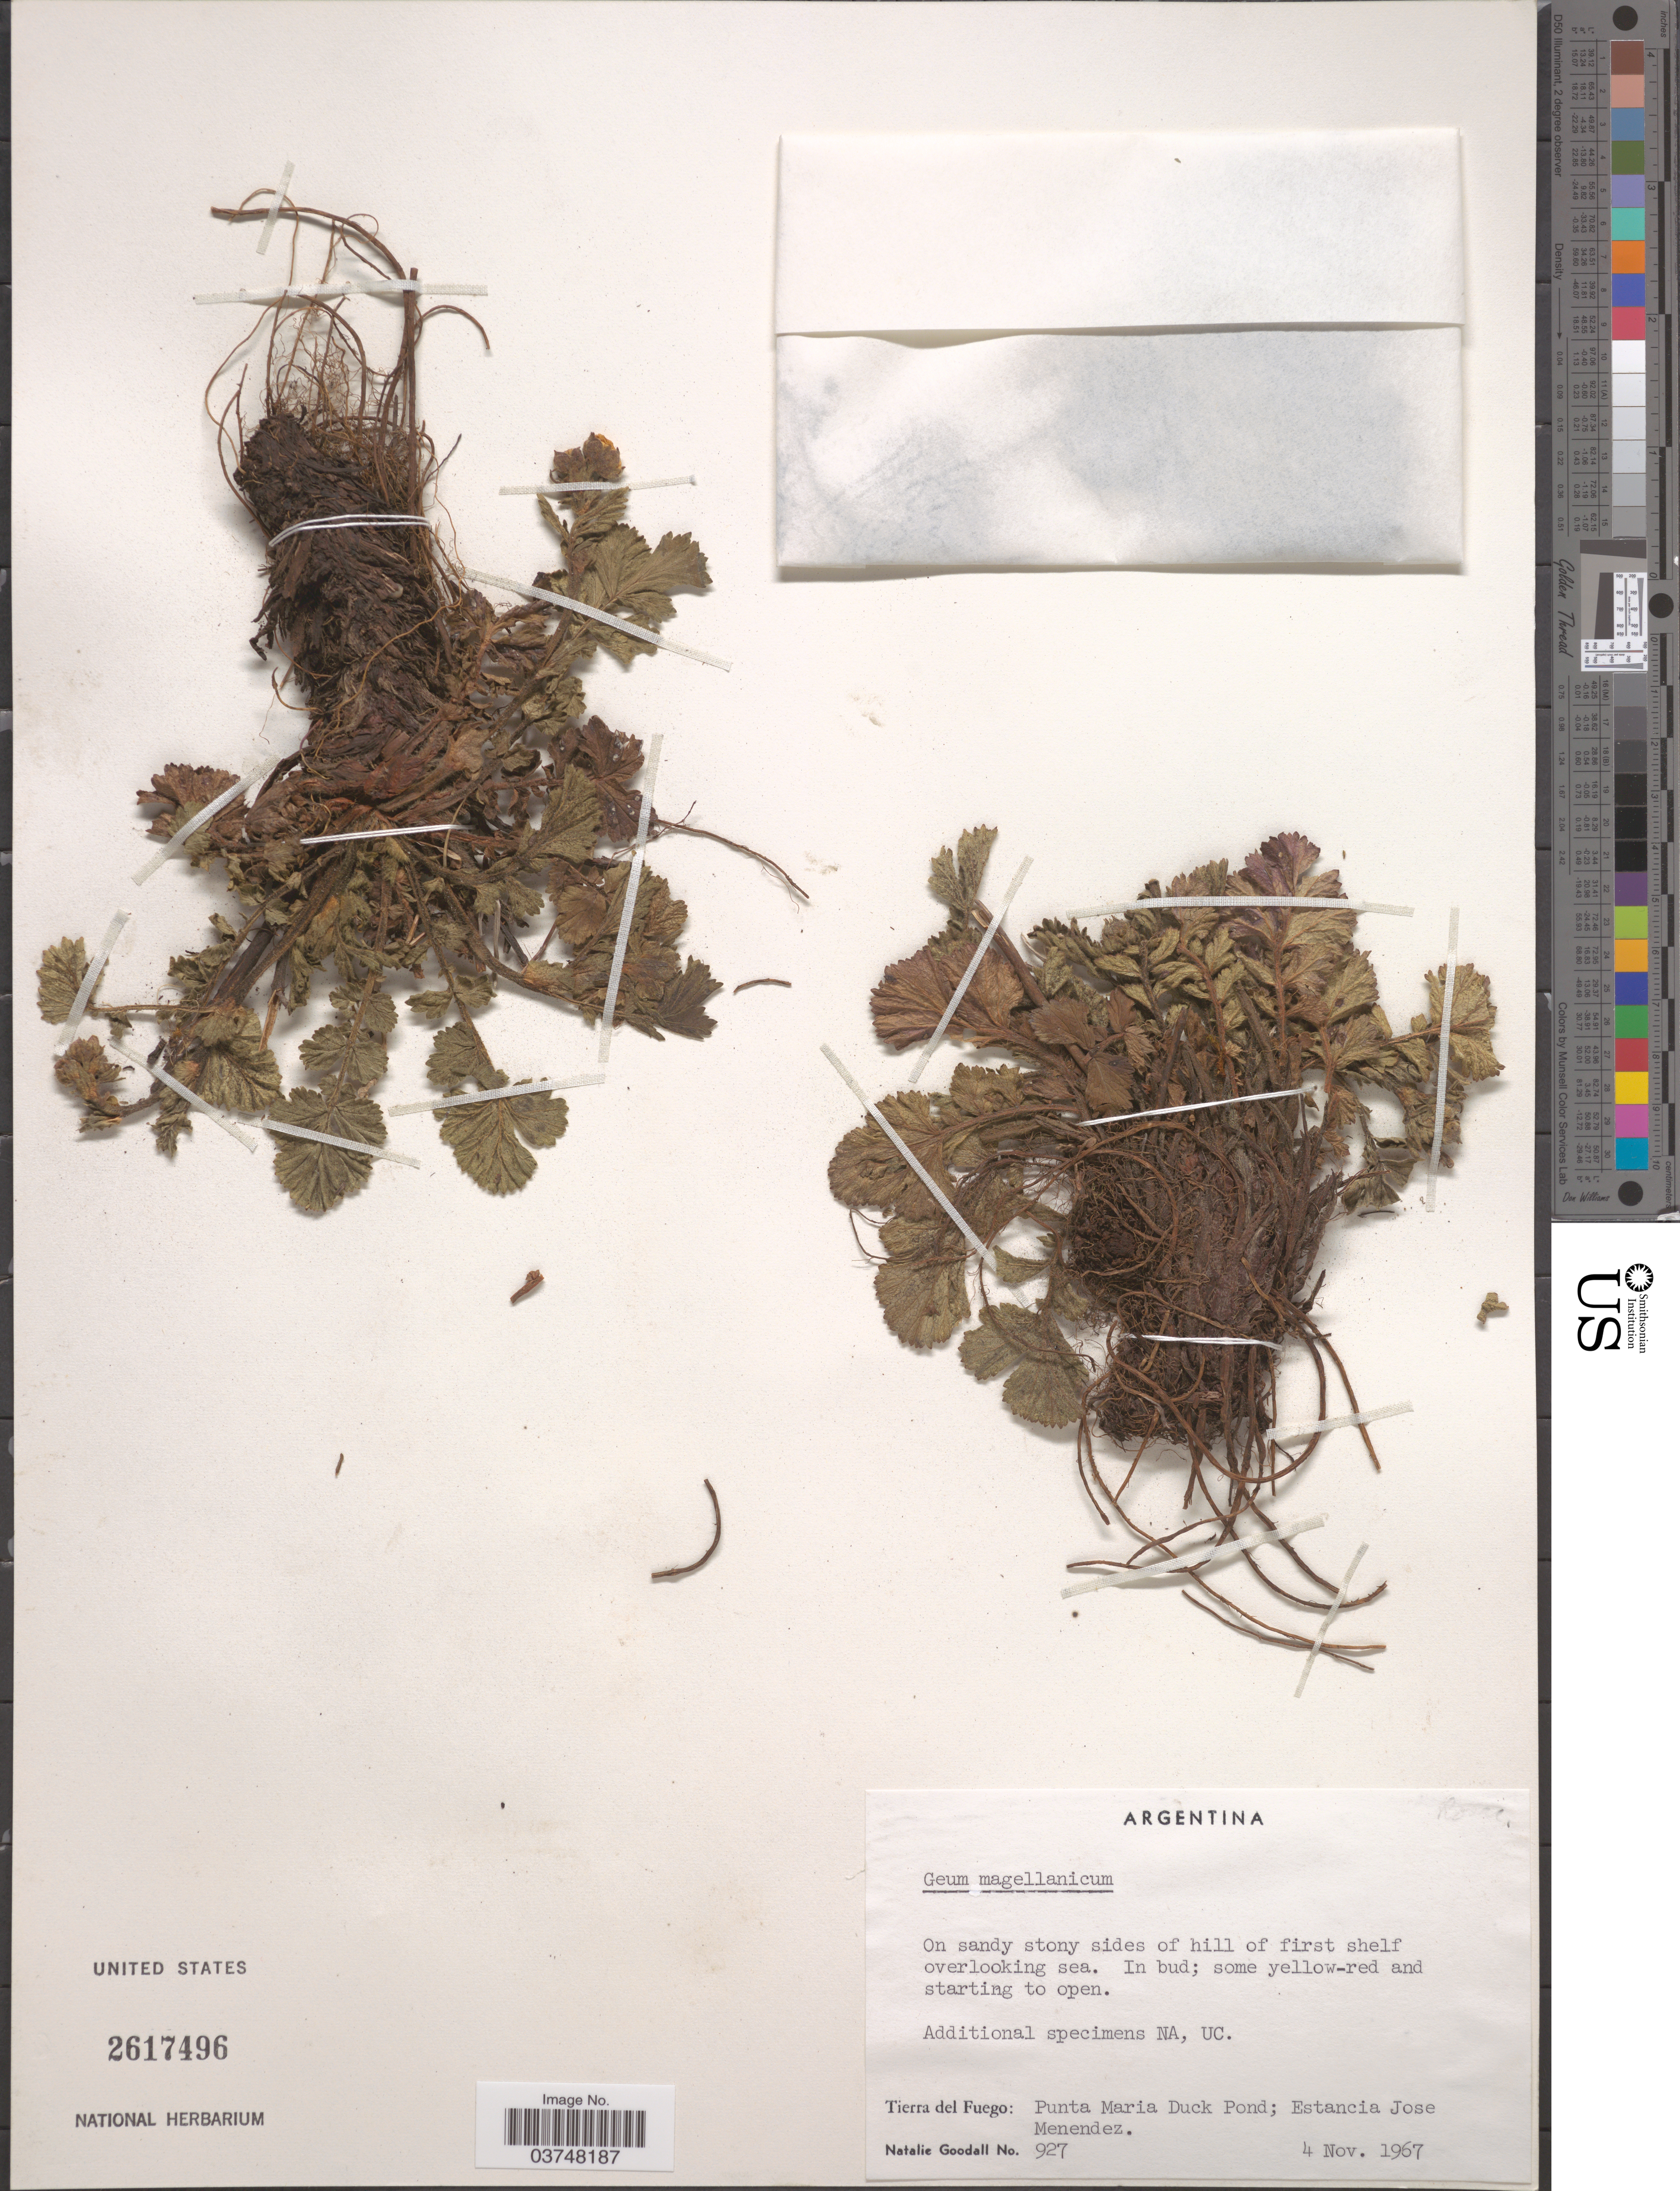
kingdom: Plantae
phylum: Tracheophyta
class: Magnoliopsida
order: Rosales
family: Rosaceae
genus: Geum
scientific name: Geum magellanicum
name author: Comm. ex Pers.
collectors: N. Goodall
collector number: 927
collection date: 1967-11-04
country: Argentina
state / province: Tierra del Fuego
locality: Punta Maria Duck Pond; Estancia Jose Menendez.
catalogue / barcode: US 2617496